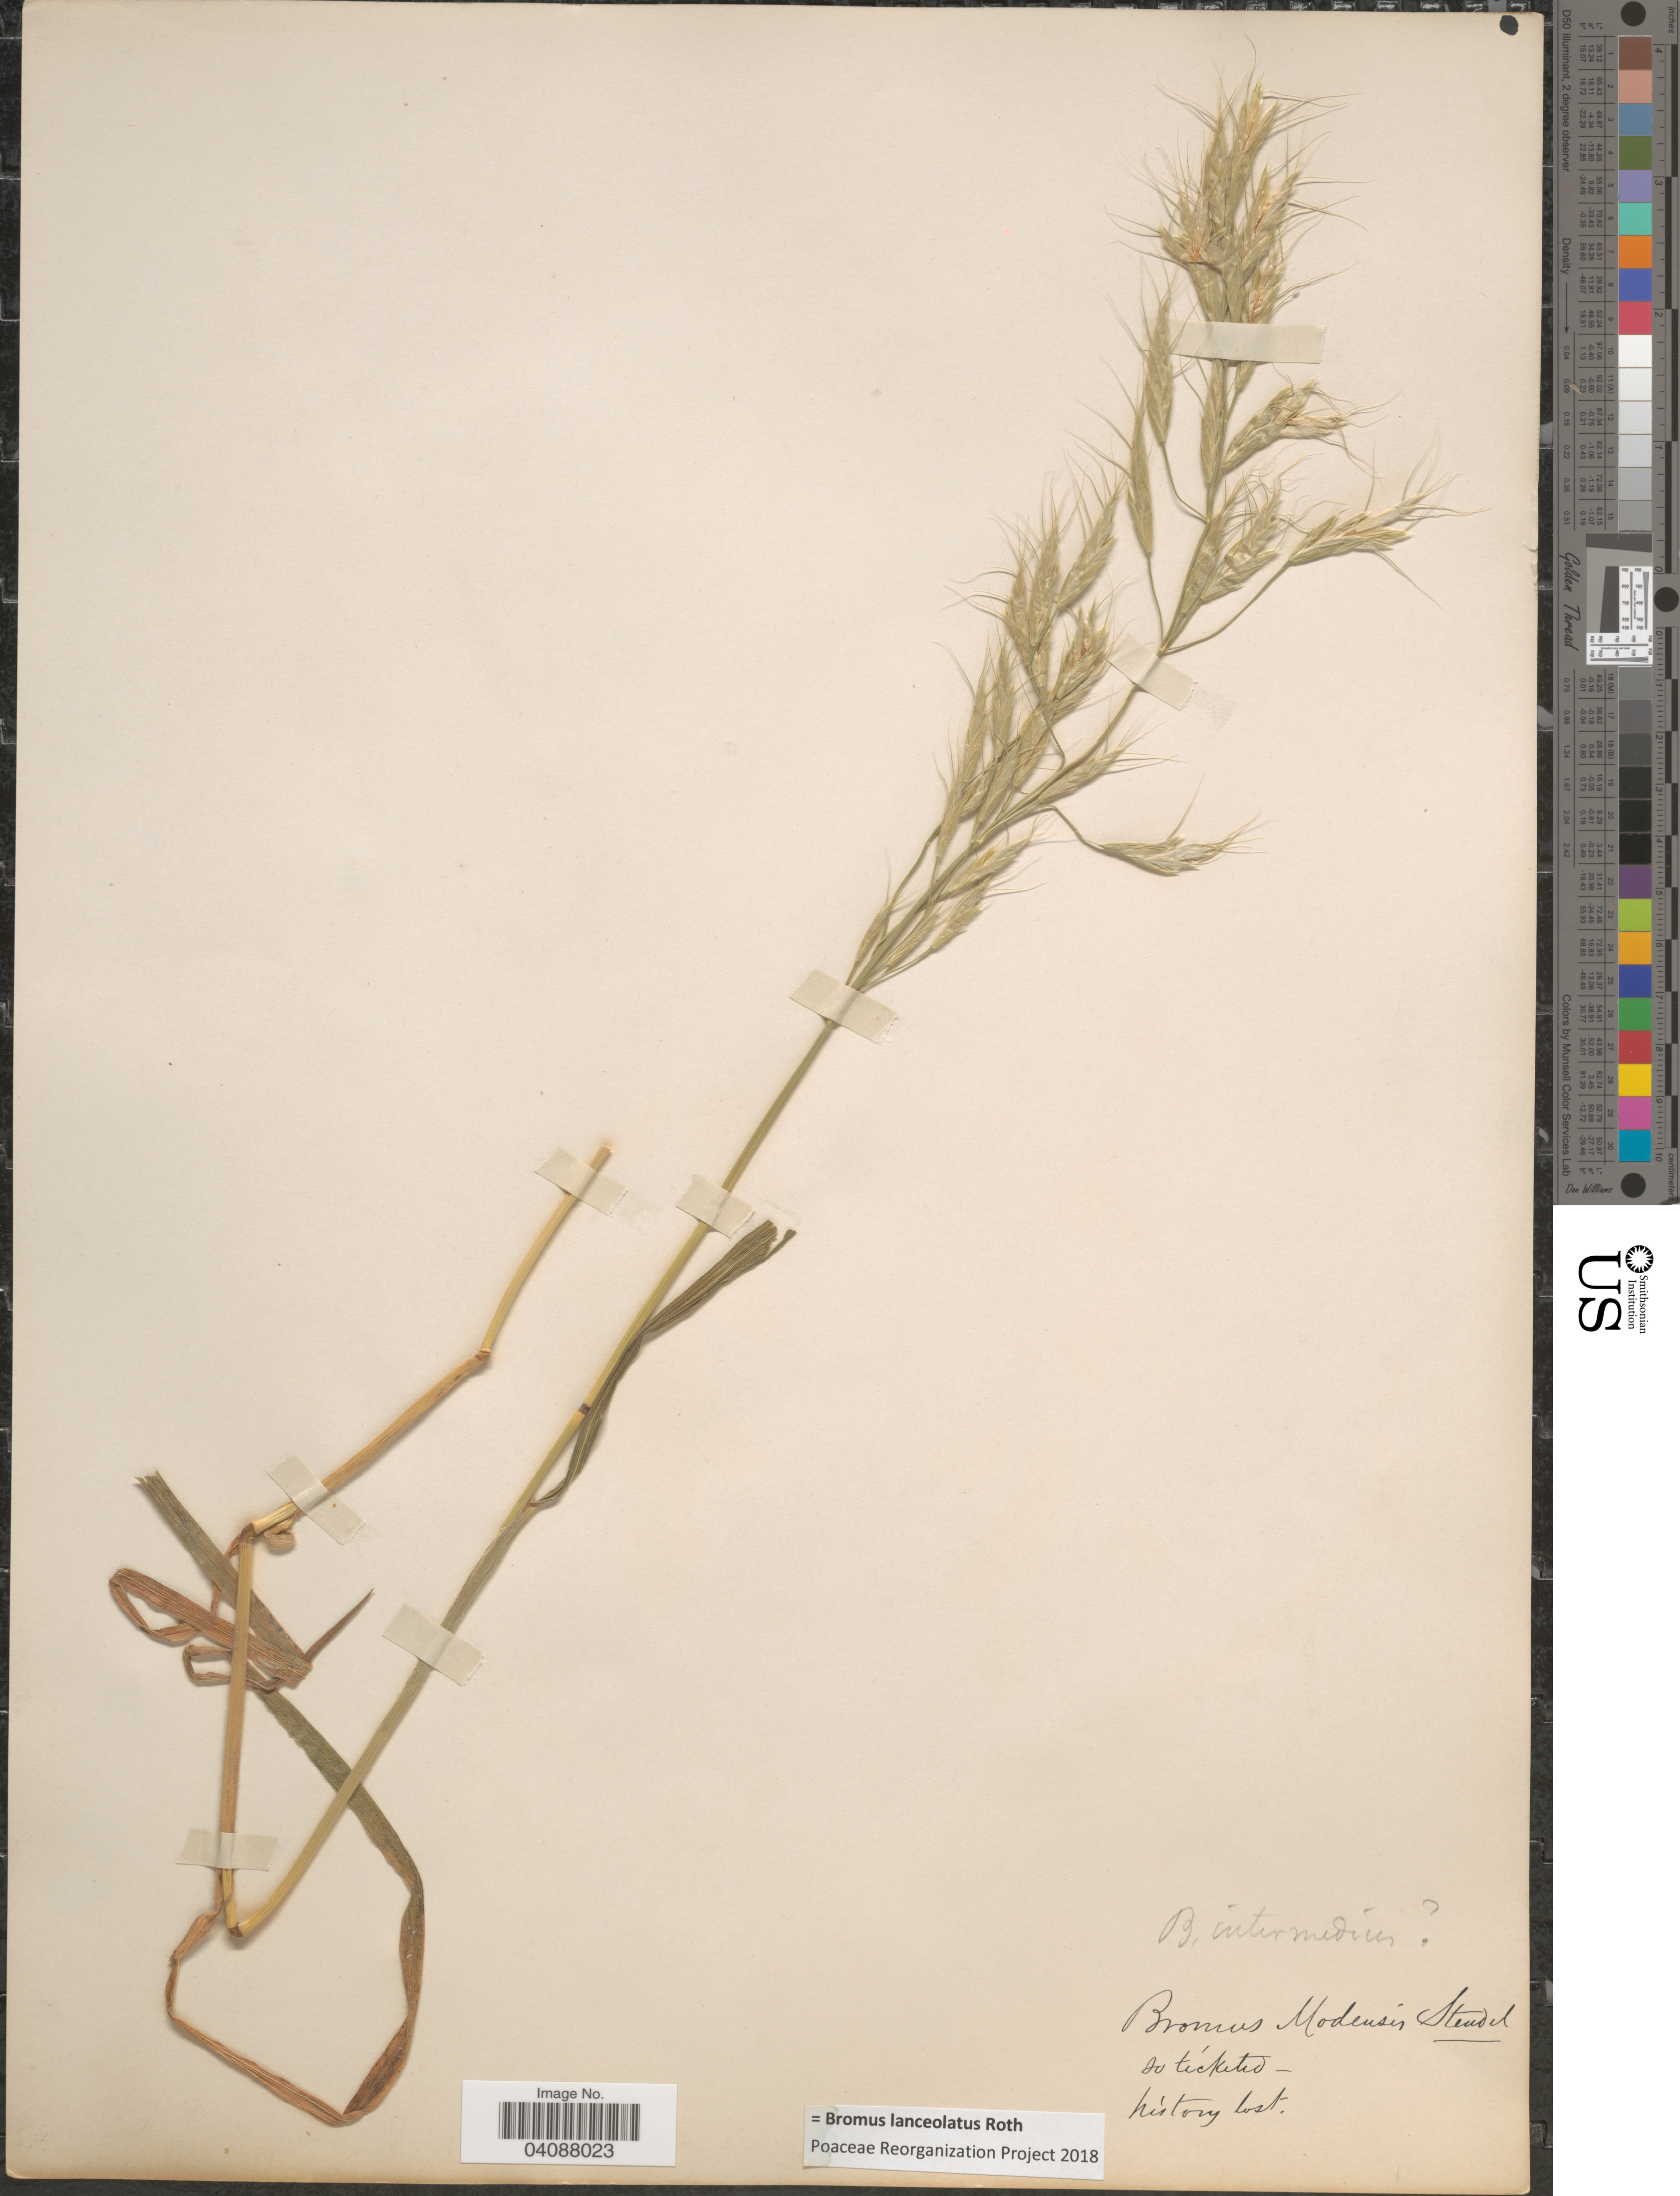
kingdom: Plantae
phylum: Tracheophyta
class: Liliopsida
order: Poales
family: Poaceae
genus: Bromus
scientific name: Bromus lanceolatus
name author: Roth